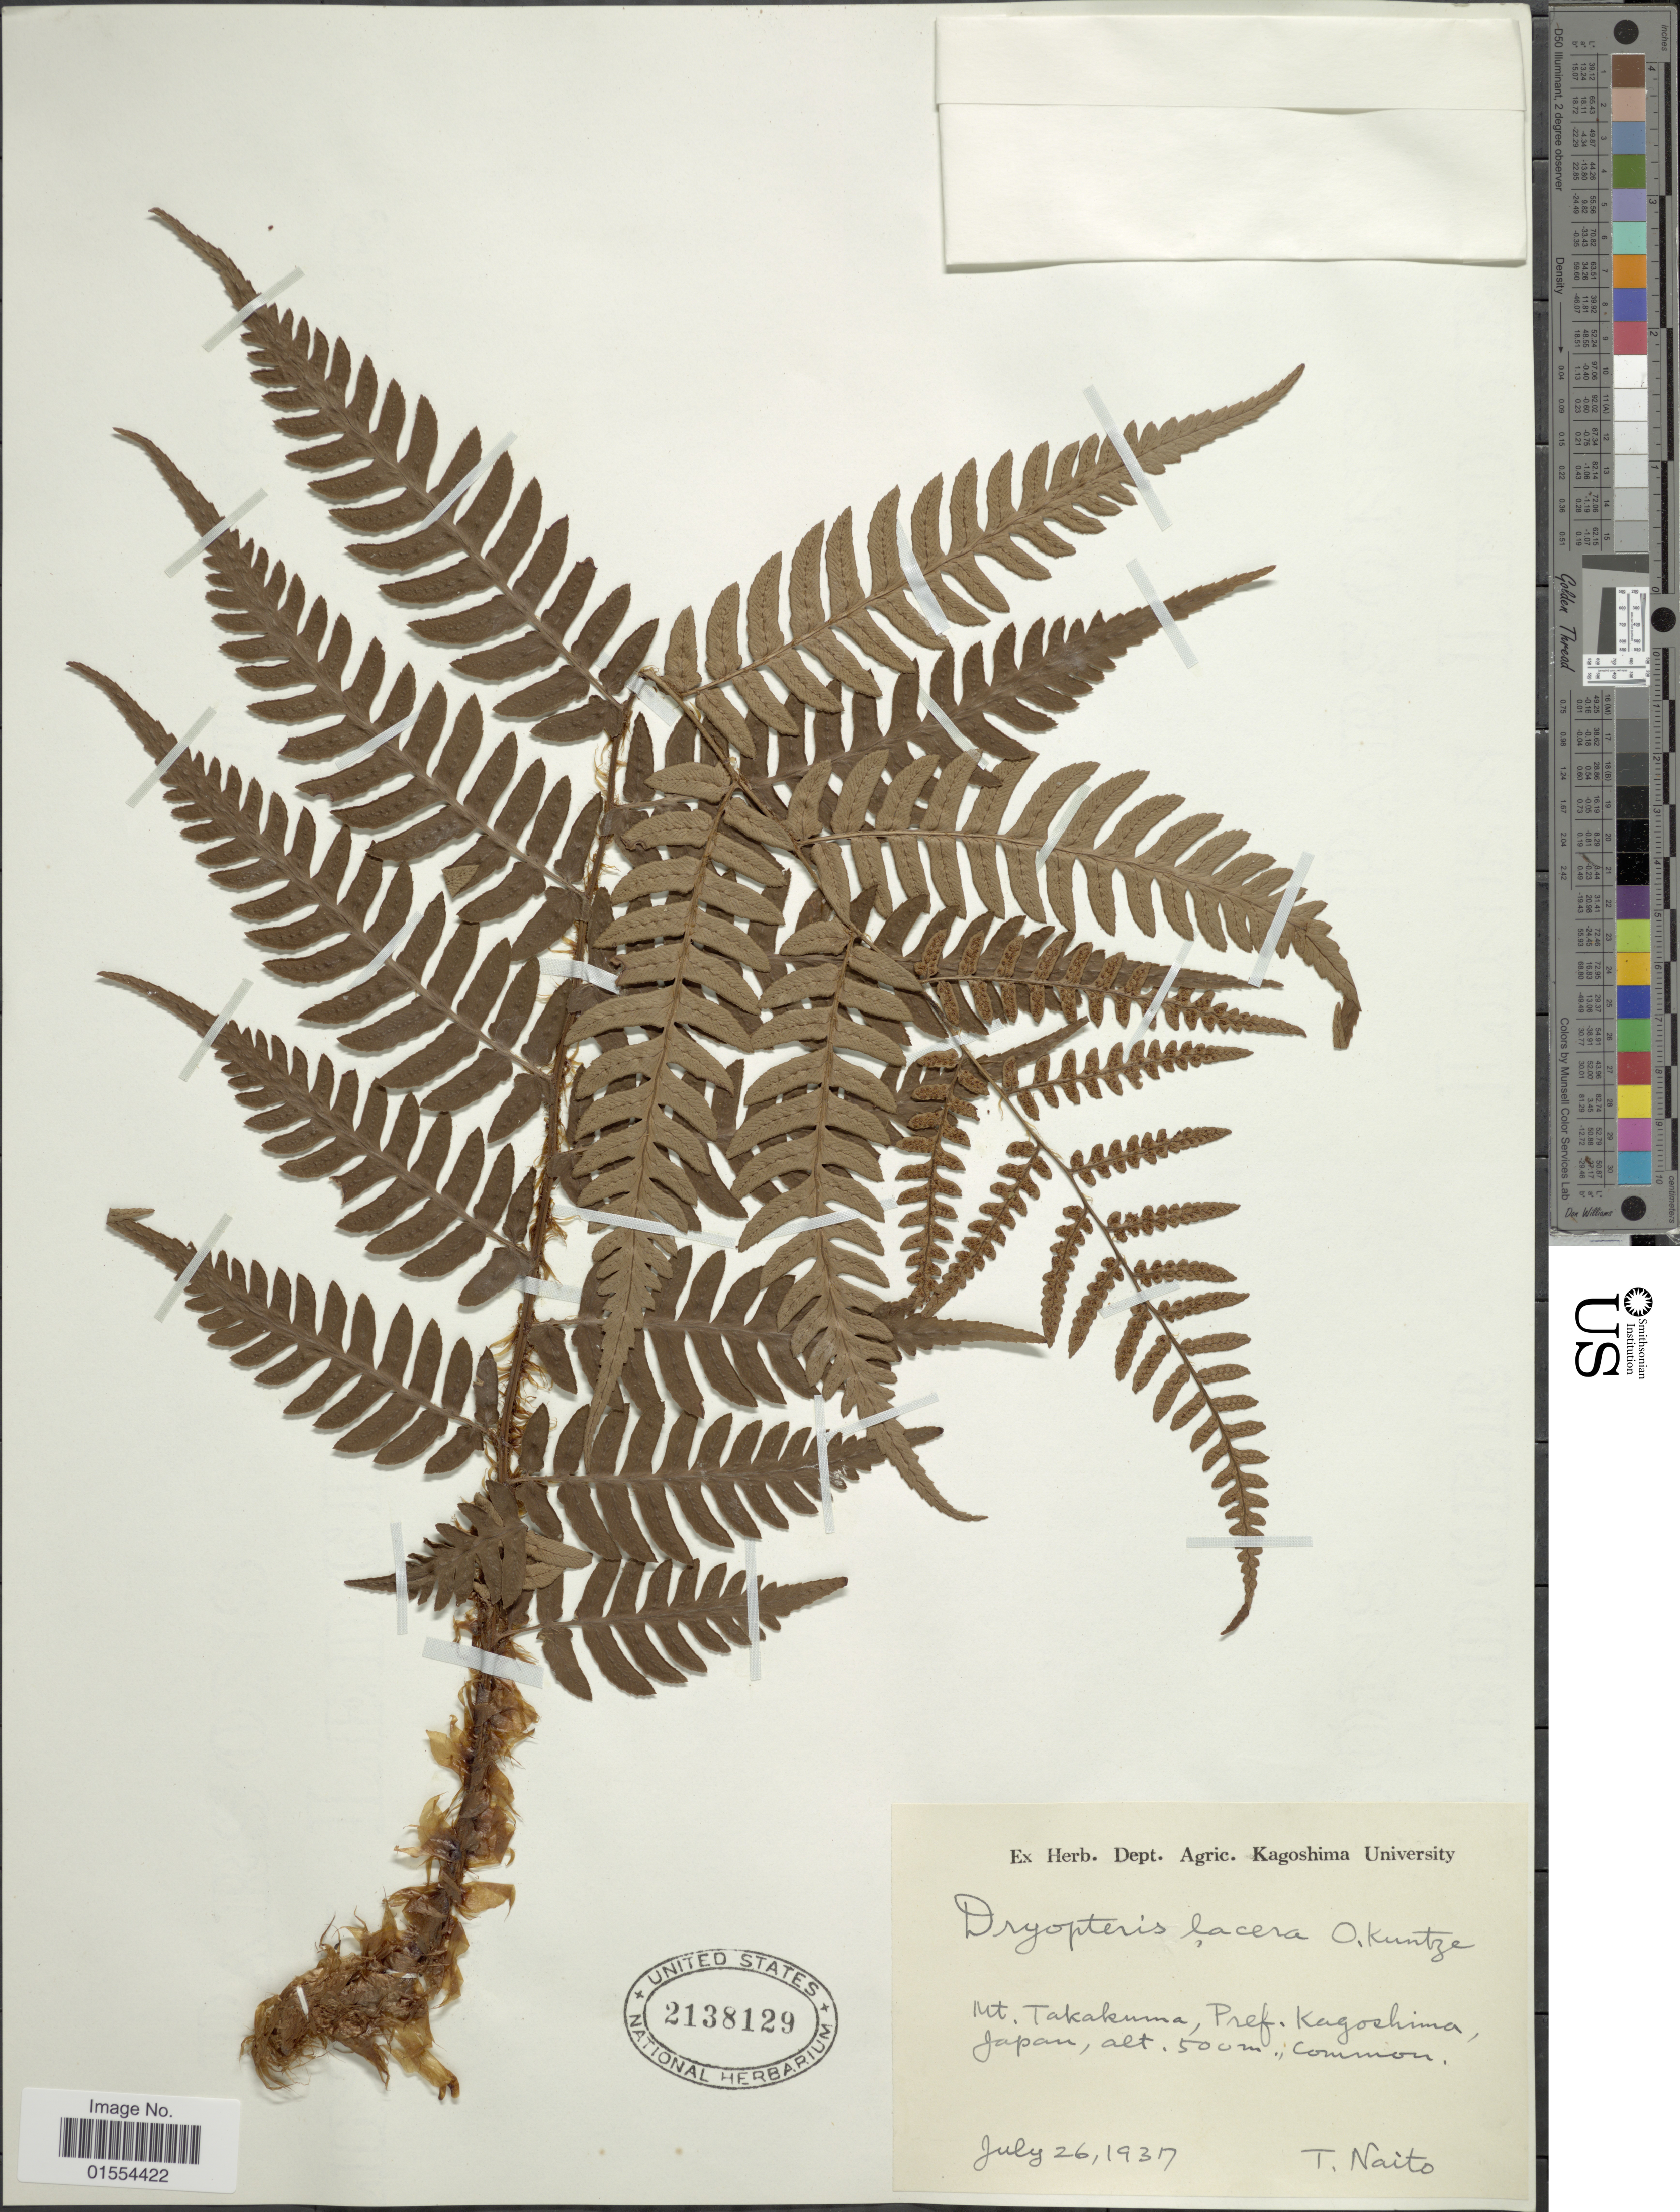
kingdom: Plantae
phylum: Tracheophyta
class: Polypodiopsida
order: Polypodiales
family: Dryopteridaceae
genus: Dryopteris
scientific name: Dryopteris lacera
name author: (Thunb.) Kuntze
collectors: T. Naito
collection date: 1937-07-26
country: Japan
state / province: Kagosima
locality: Mt. Takahuma, Pref. Kagoshima, Japan.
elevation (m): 500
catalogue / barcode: US 2138129